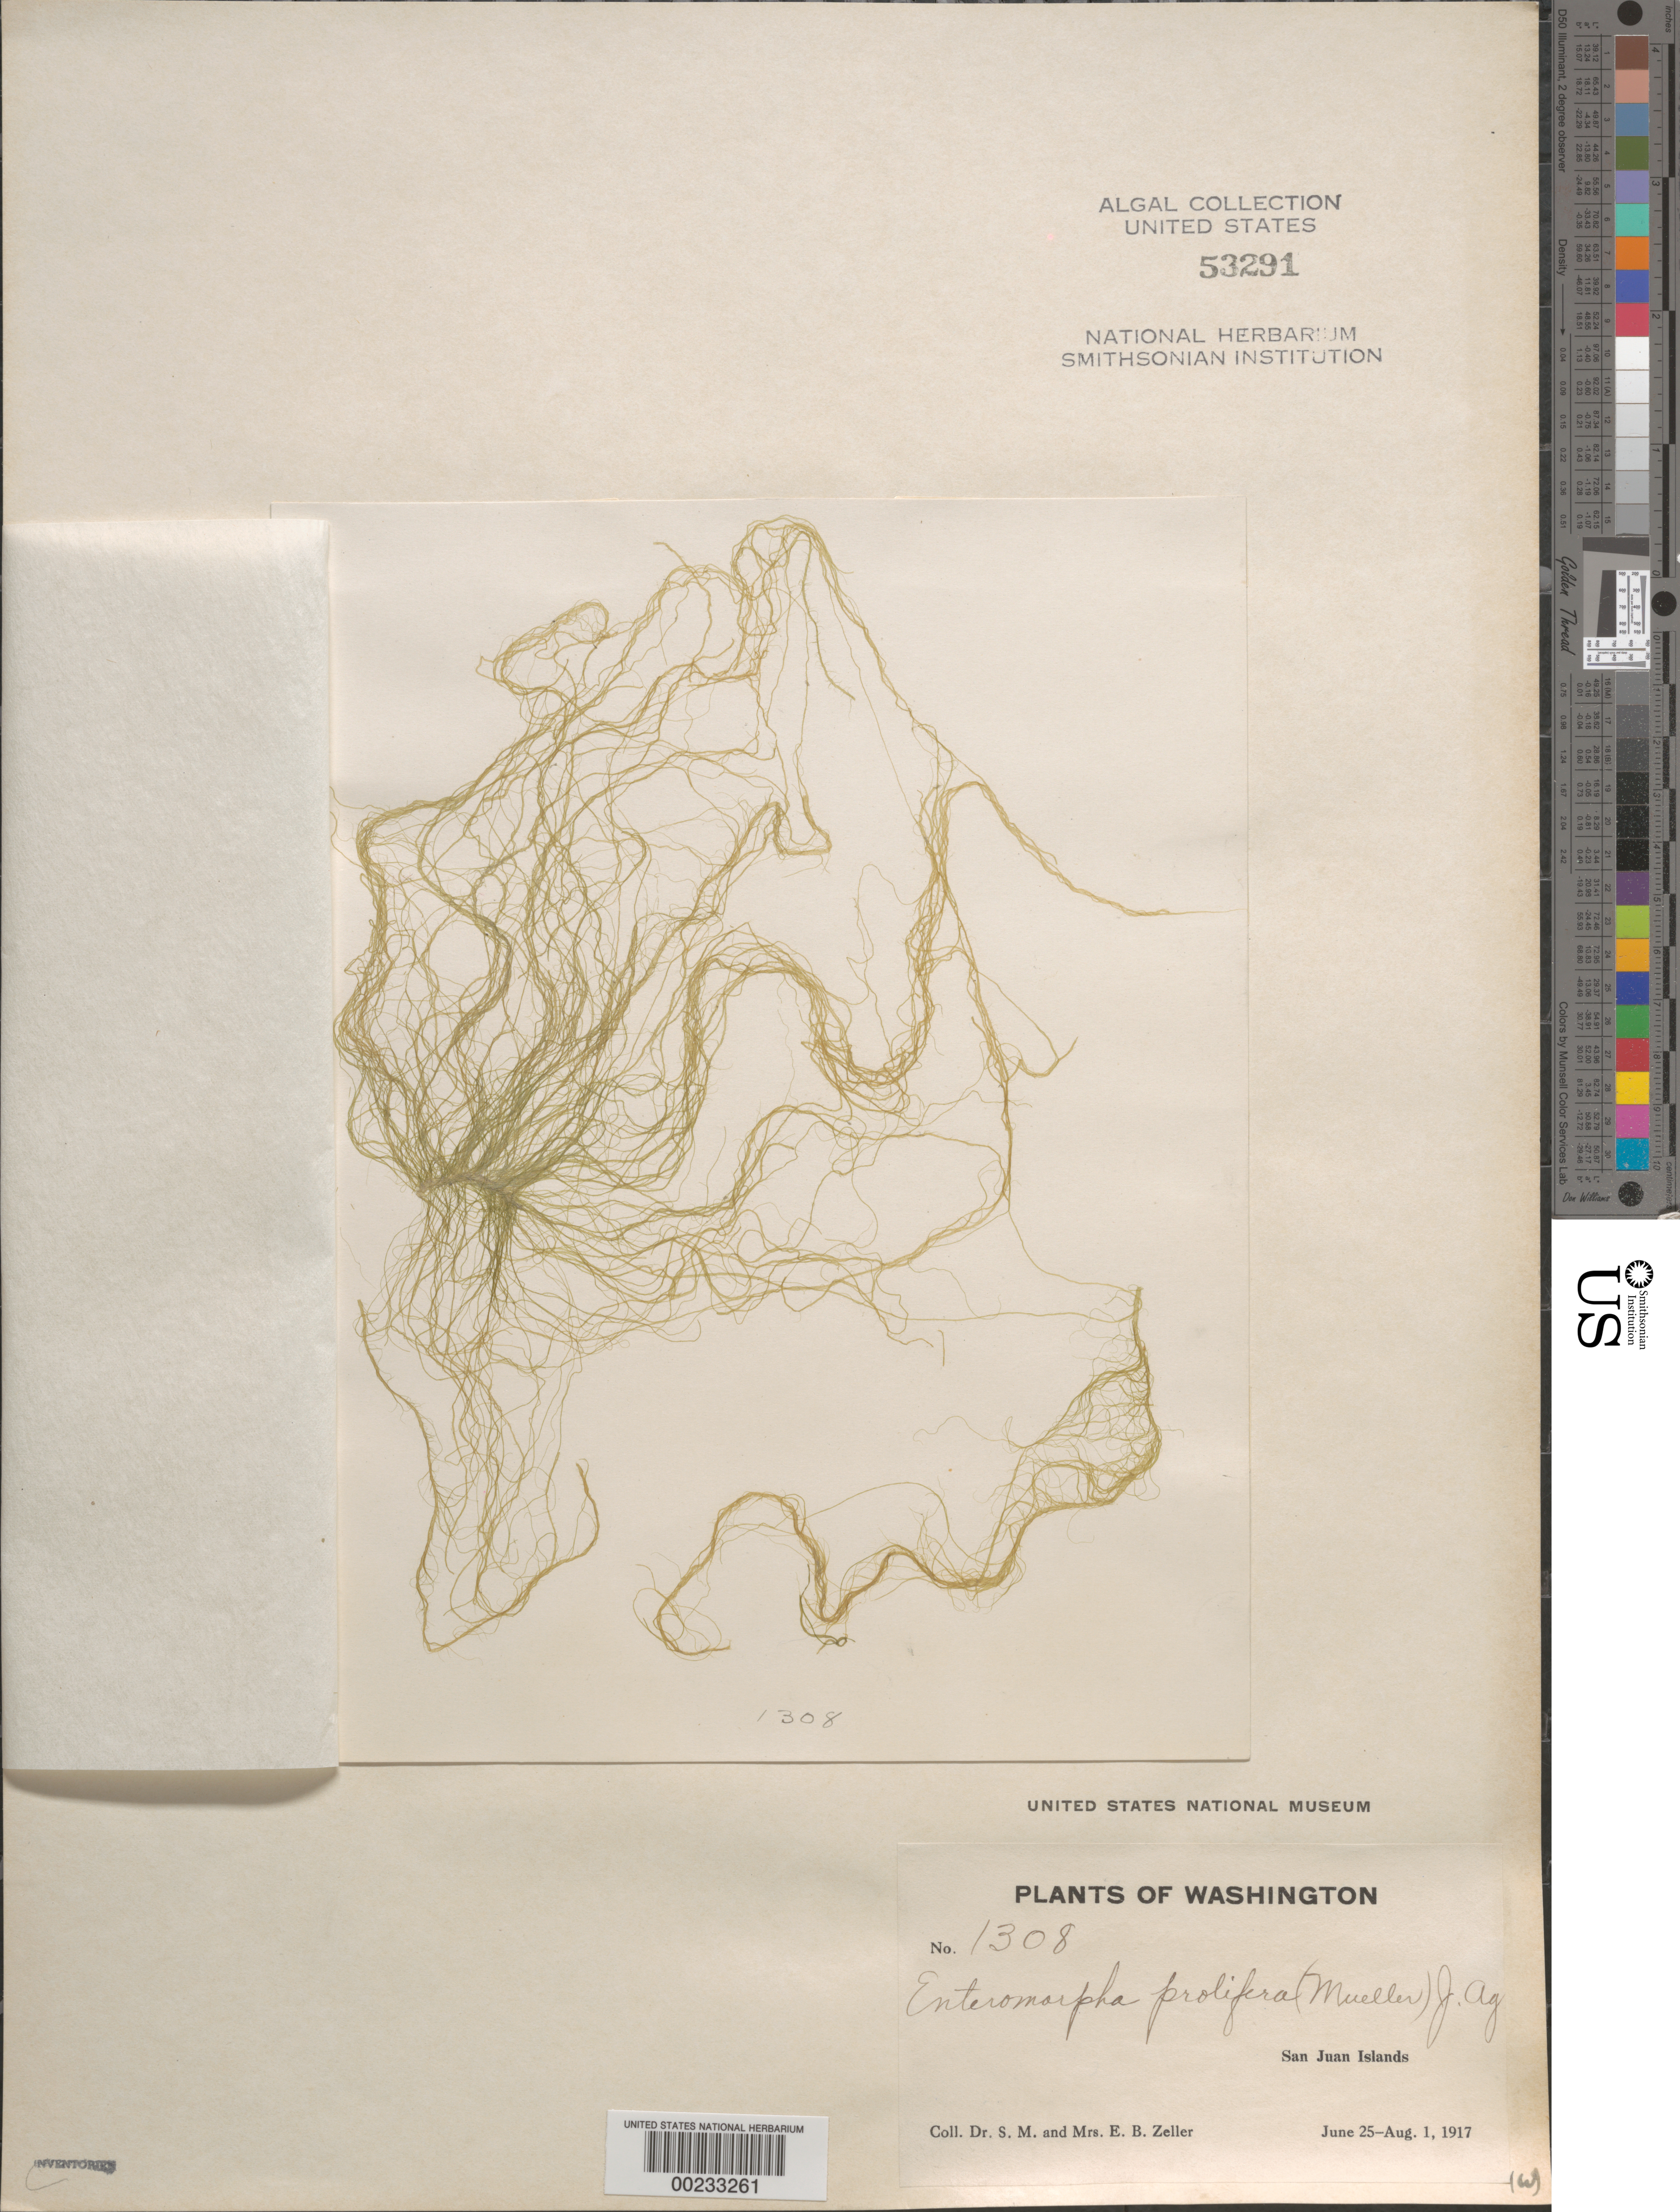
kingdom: Plantae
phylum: Chlorophyta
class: Ulvophyceae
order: Ulvales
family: Ulvaceae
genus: Ulva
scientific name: Ulva prolifera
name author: O.F. Müller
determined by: Algae name updating Project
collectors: S. Zeller & E. Zeller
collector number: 1308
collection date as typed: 25 Jun 1917 to 01 Aug 1917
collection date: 1917-06-25/1917-08-01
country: United States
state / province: Washington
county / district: San Juan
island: San Juan Islands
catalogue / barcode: US 53291